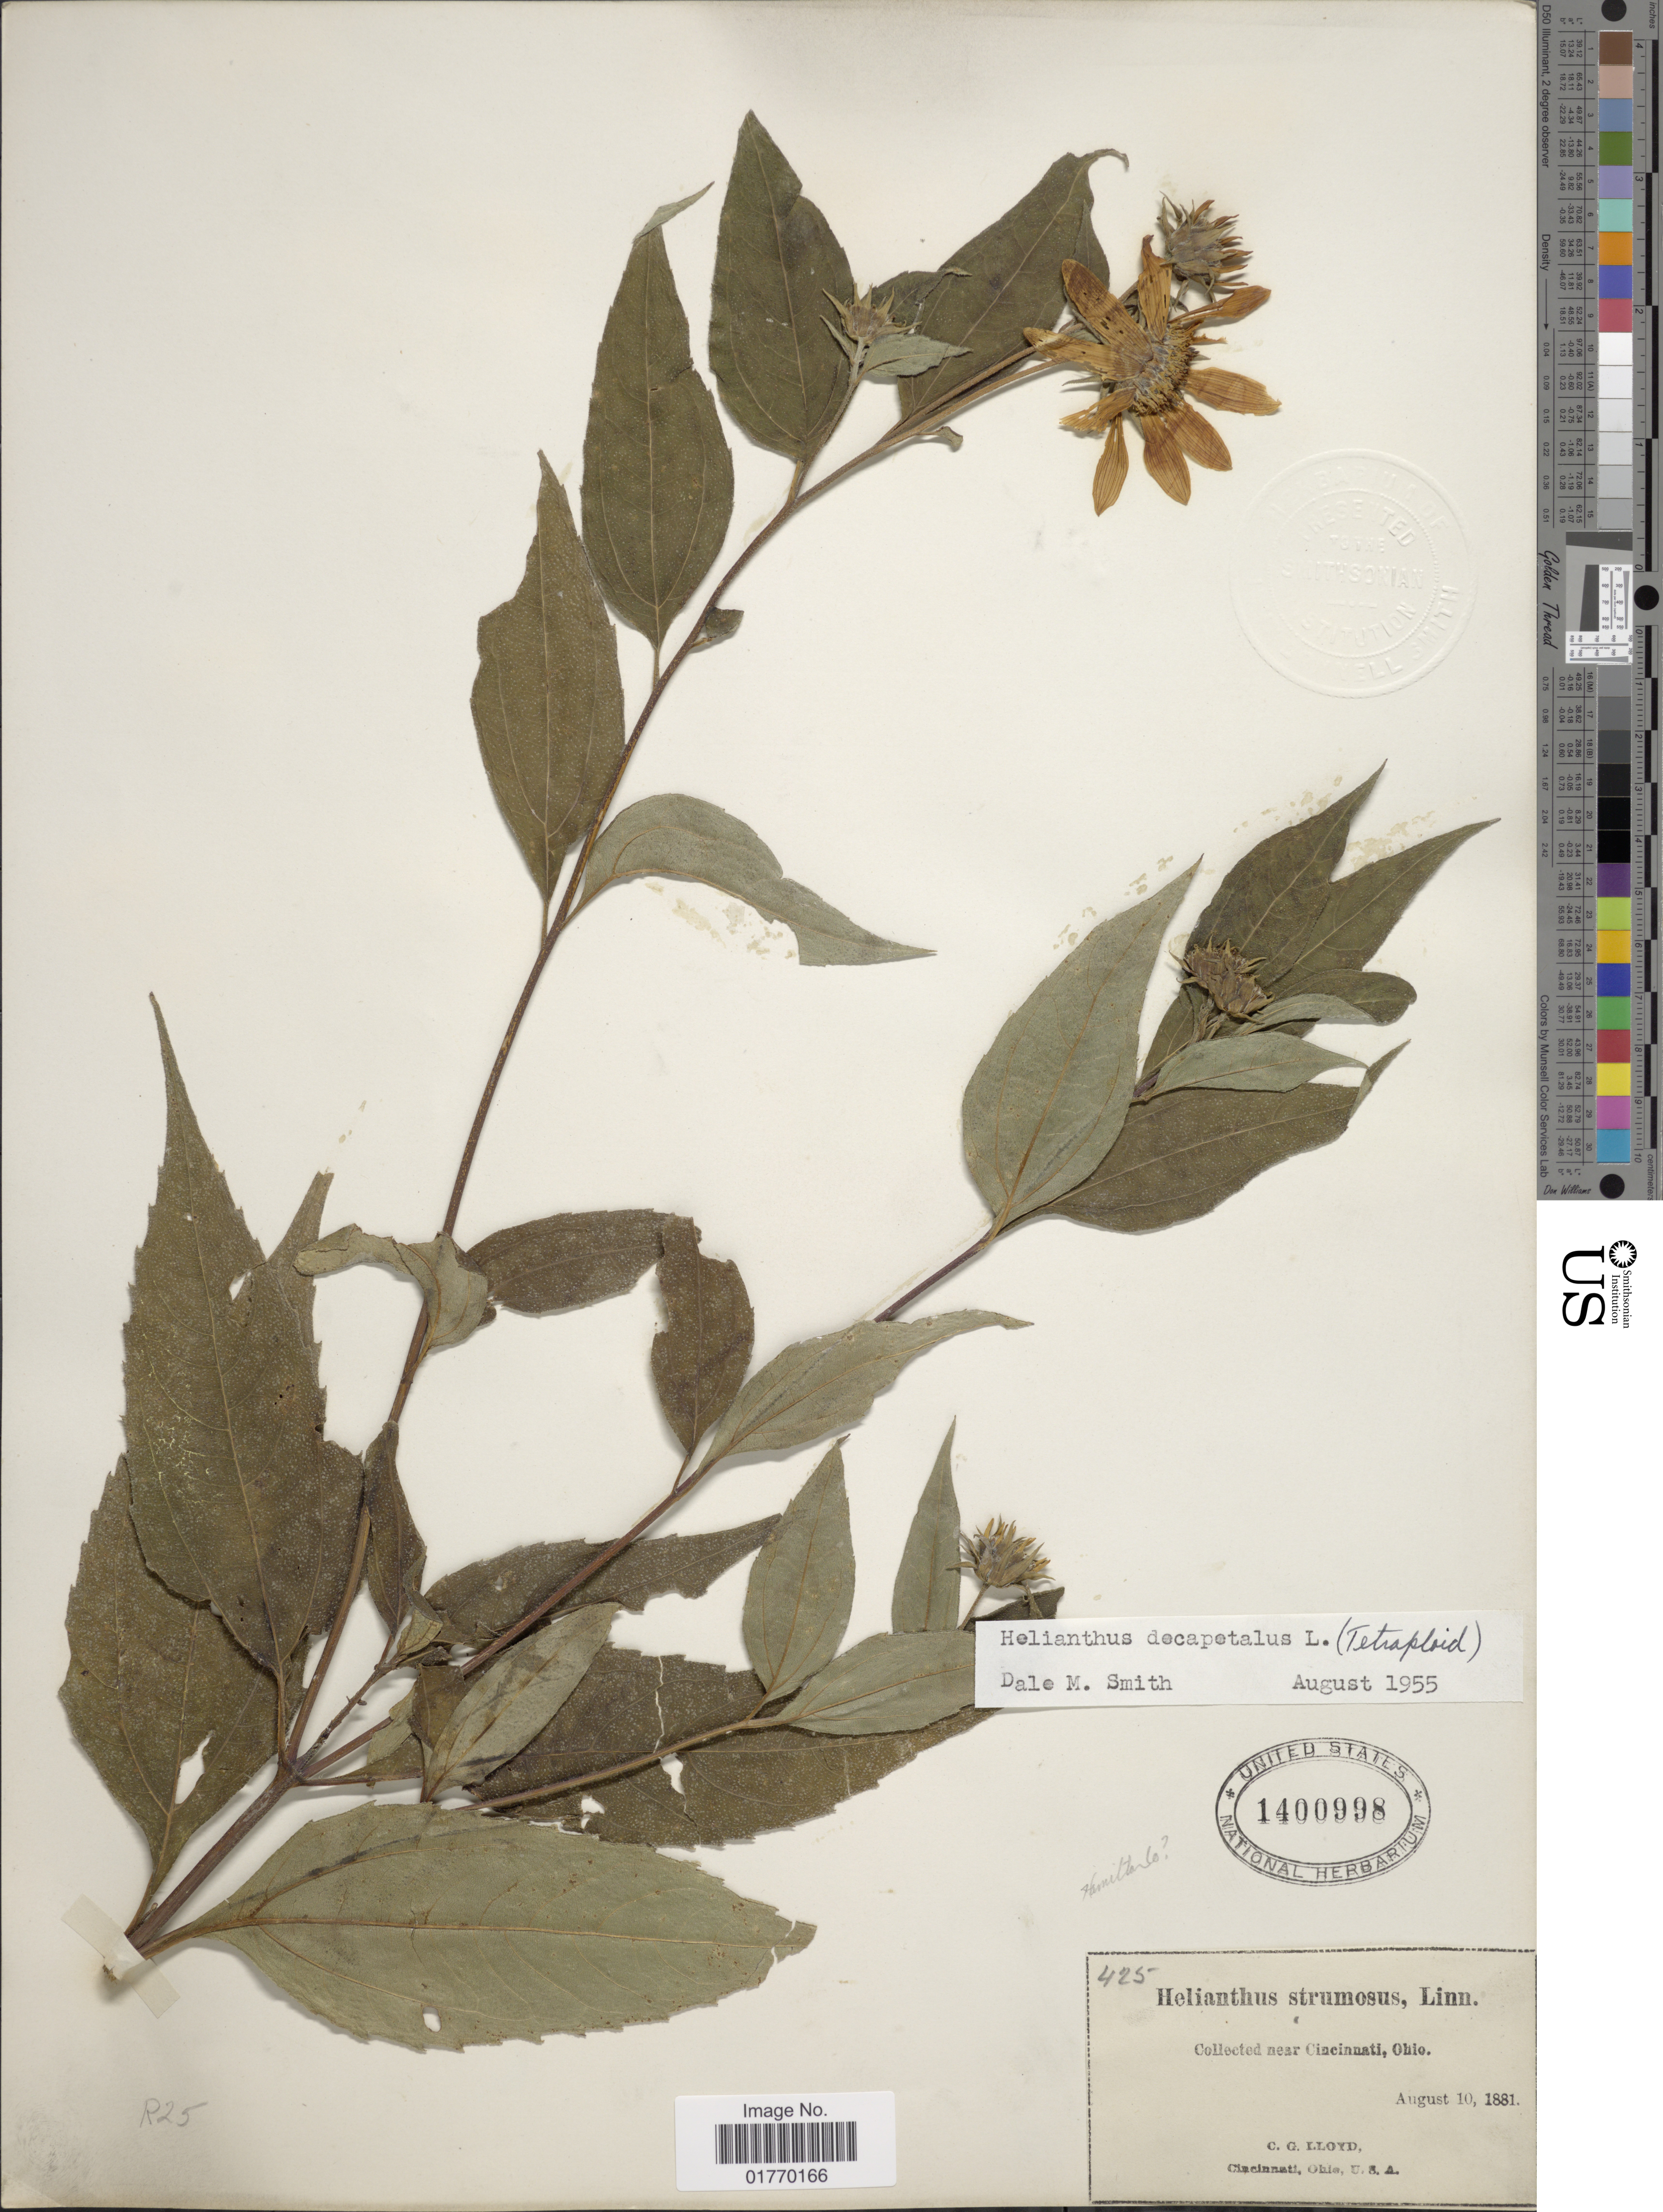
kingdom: Plantae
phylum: Tracheophyta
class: Magnoliopsida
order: Asterales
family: Asteraceae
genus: Helianthus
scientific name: Helianthus decapetalus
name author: L.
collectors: C. G. Lloyd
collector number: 425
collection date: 1881-08-10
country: United States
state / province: Ohio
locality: Near Cincinnati, Ohio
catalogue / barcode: US 1400998